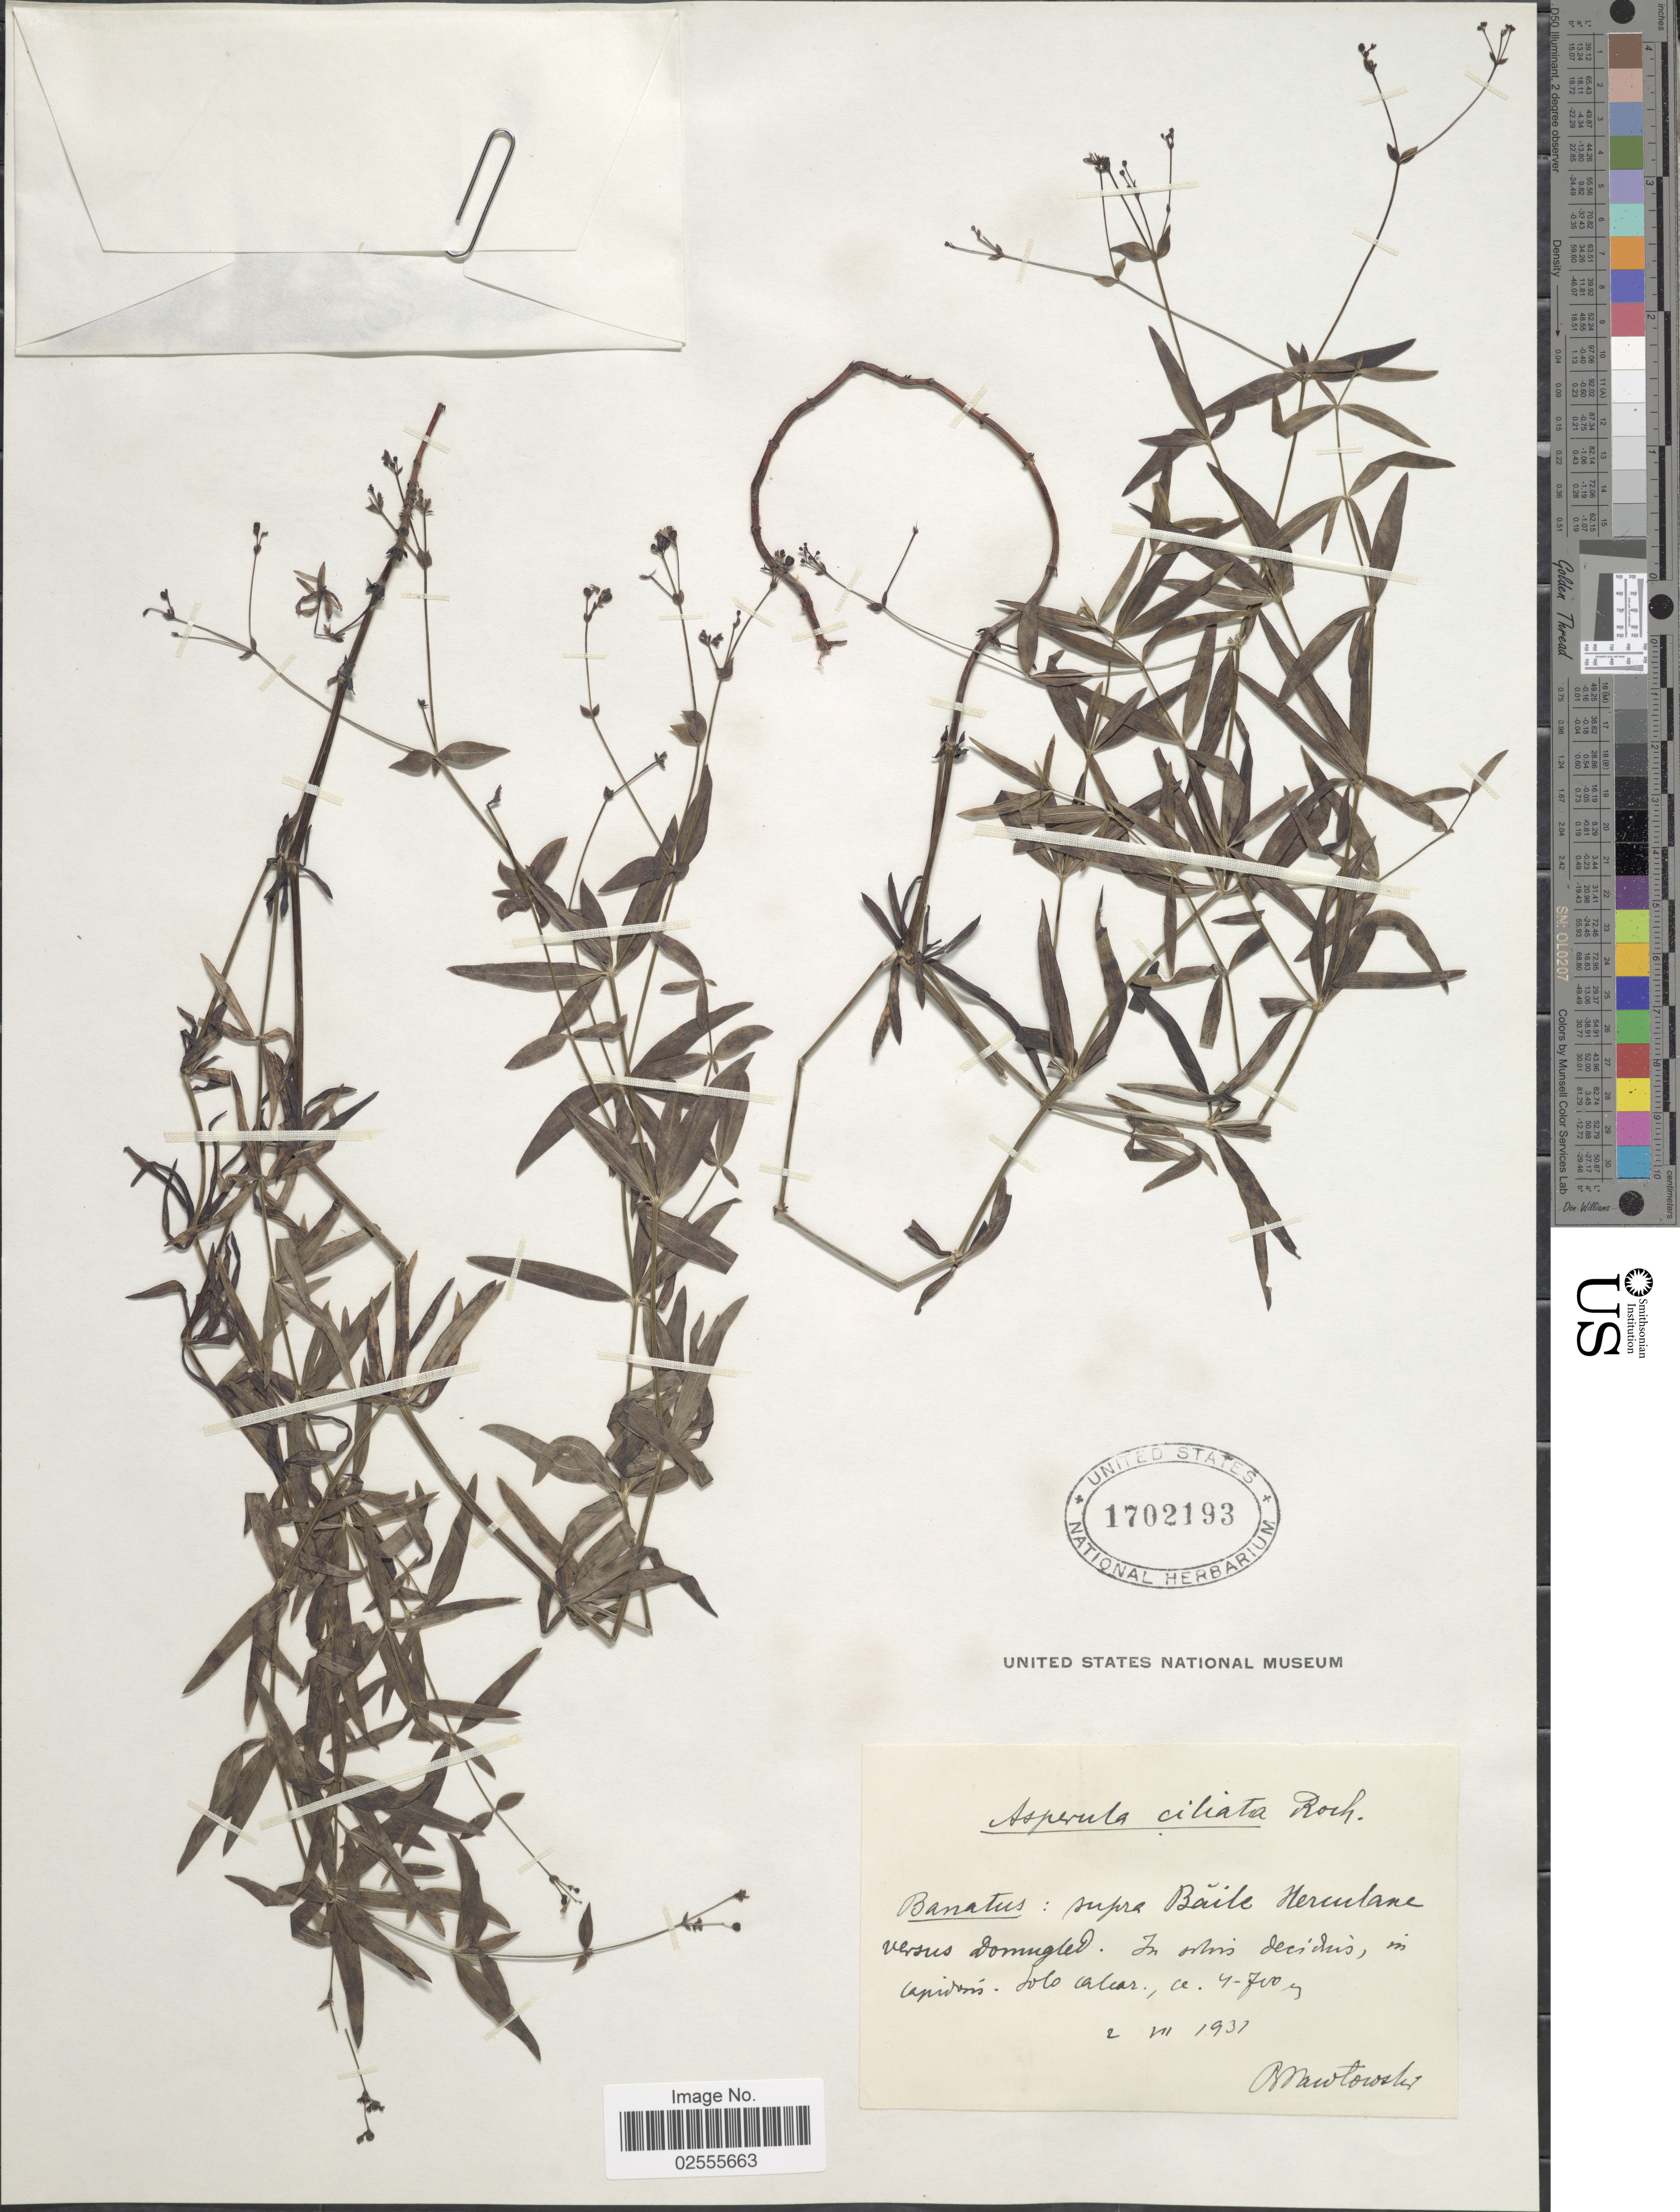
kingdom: Plantae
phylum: Tracheophyta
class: Magnoliopsida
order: Gentianales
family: Rubiaceae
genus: Asperula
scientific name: Asperula ciliata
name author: Rochel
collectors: B. Mawtowski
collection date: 1931-07-02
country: Romania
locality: Banatus: supra Baile Herculane versus Dommgled, in silvis decidus, in lapidosis. [interpreted]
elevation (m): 400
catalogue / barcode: US 1702193